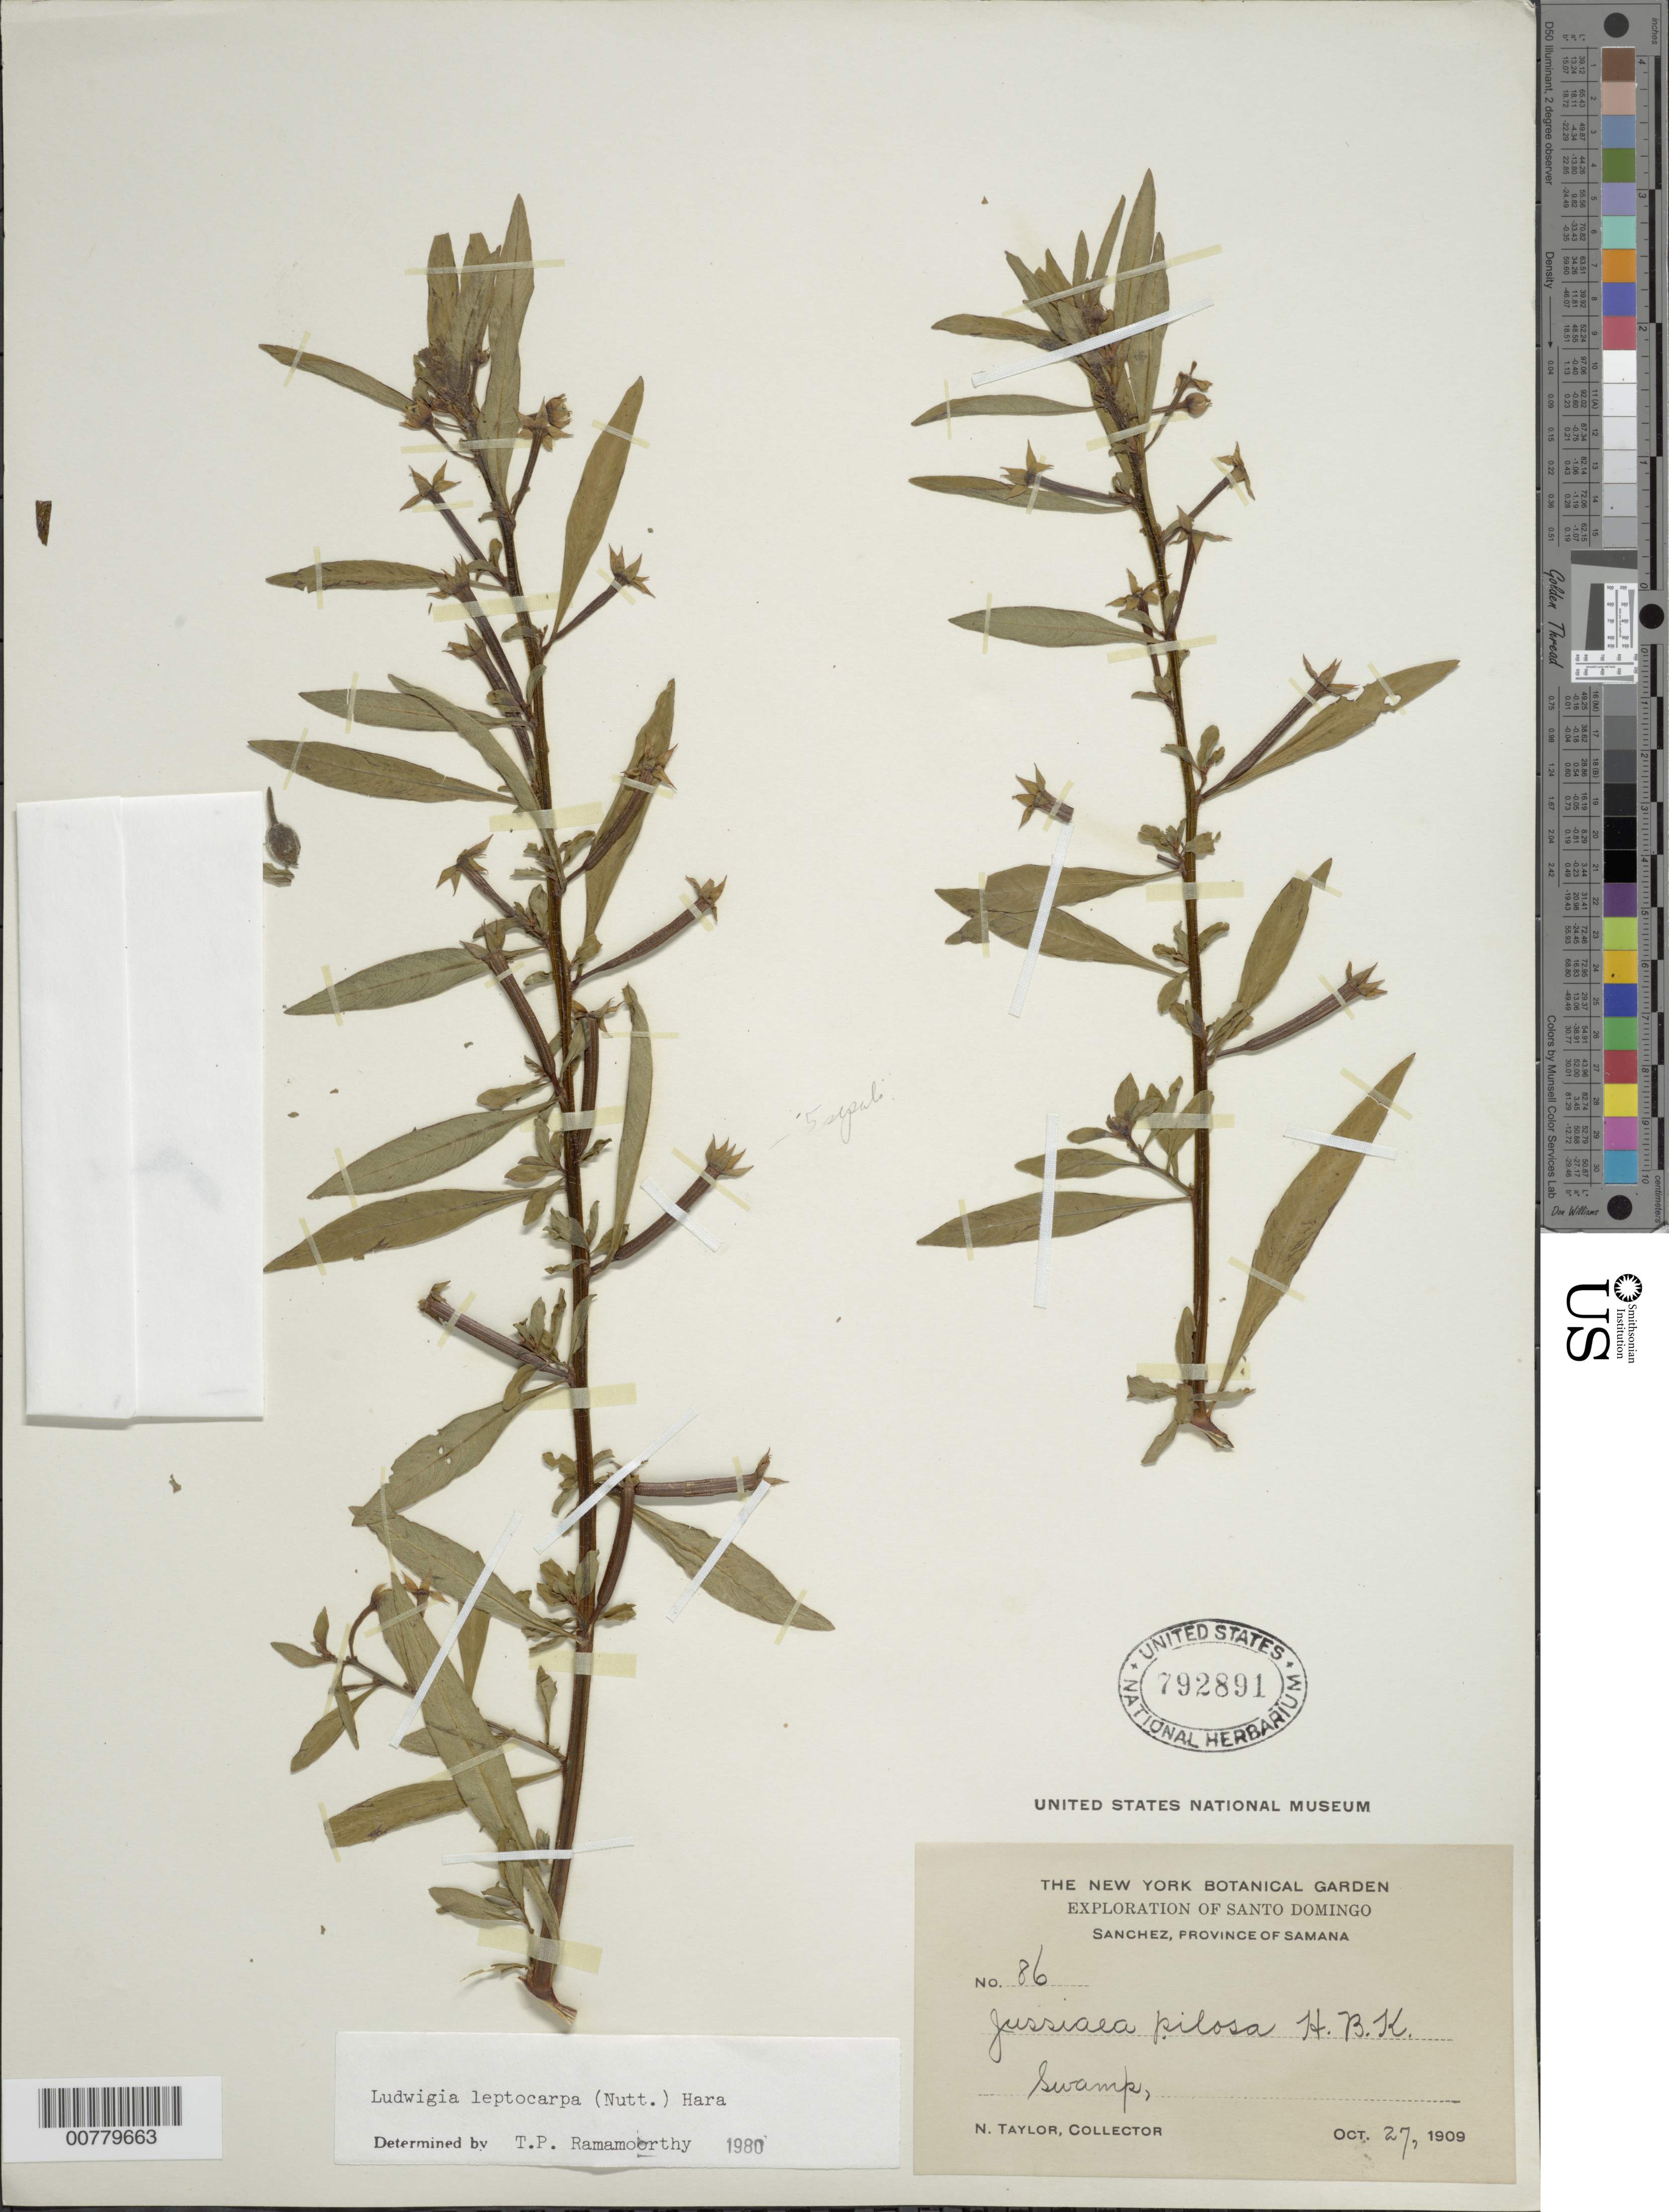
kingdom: Plantae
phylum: Tracheophyta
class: Magnoliopsida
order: Myrtales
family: Onagraceae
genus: Ludwigia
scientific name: Ludwigia leptocarpa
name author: (Nutt.) H. Hara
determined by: Ramamoorthy, T. P.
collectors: N. Taylor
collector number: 86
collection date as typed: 27 Oct 1909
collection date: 1909-10-27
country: Dominican Republic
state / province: Samana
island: Hispaniola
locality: Sanchez.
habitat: Swamps.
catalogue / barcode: US 792891